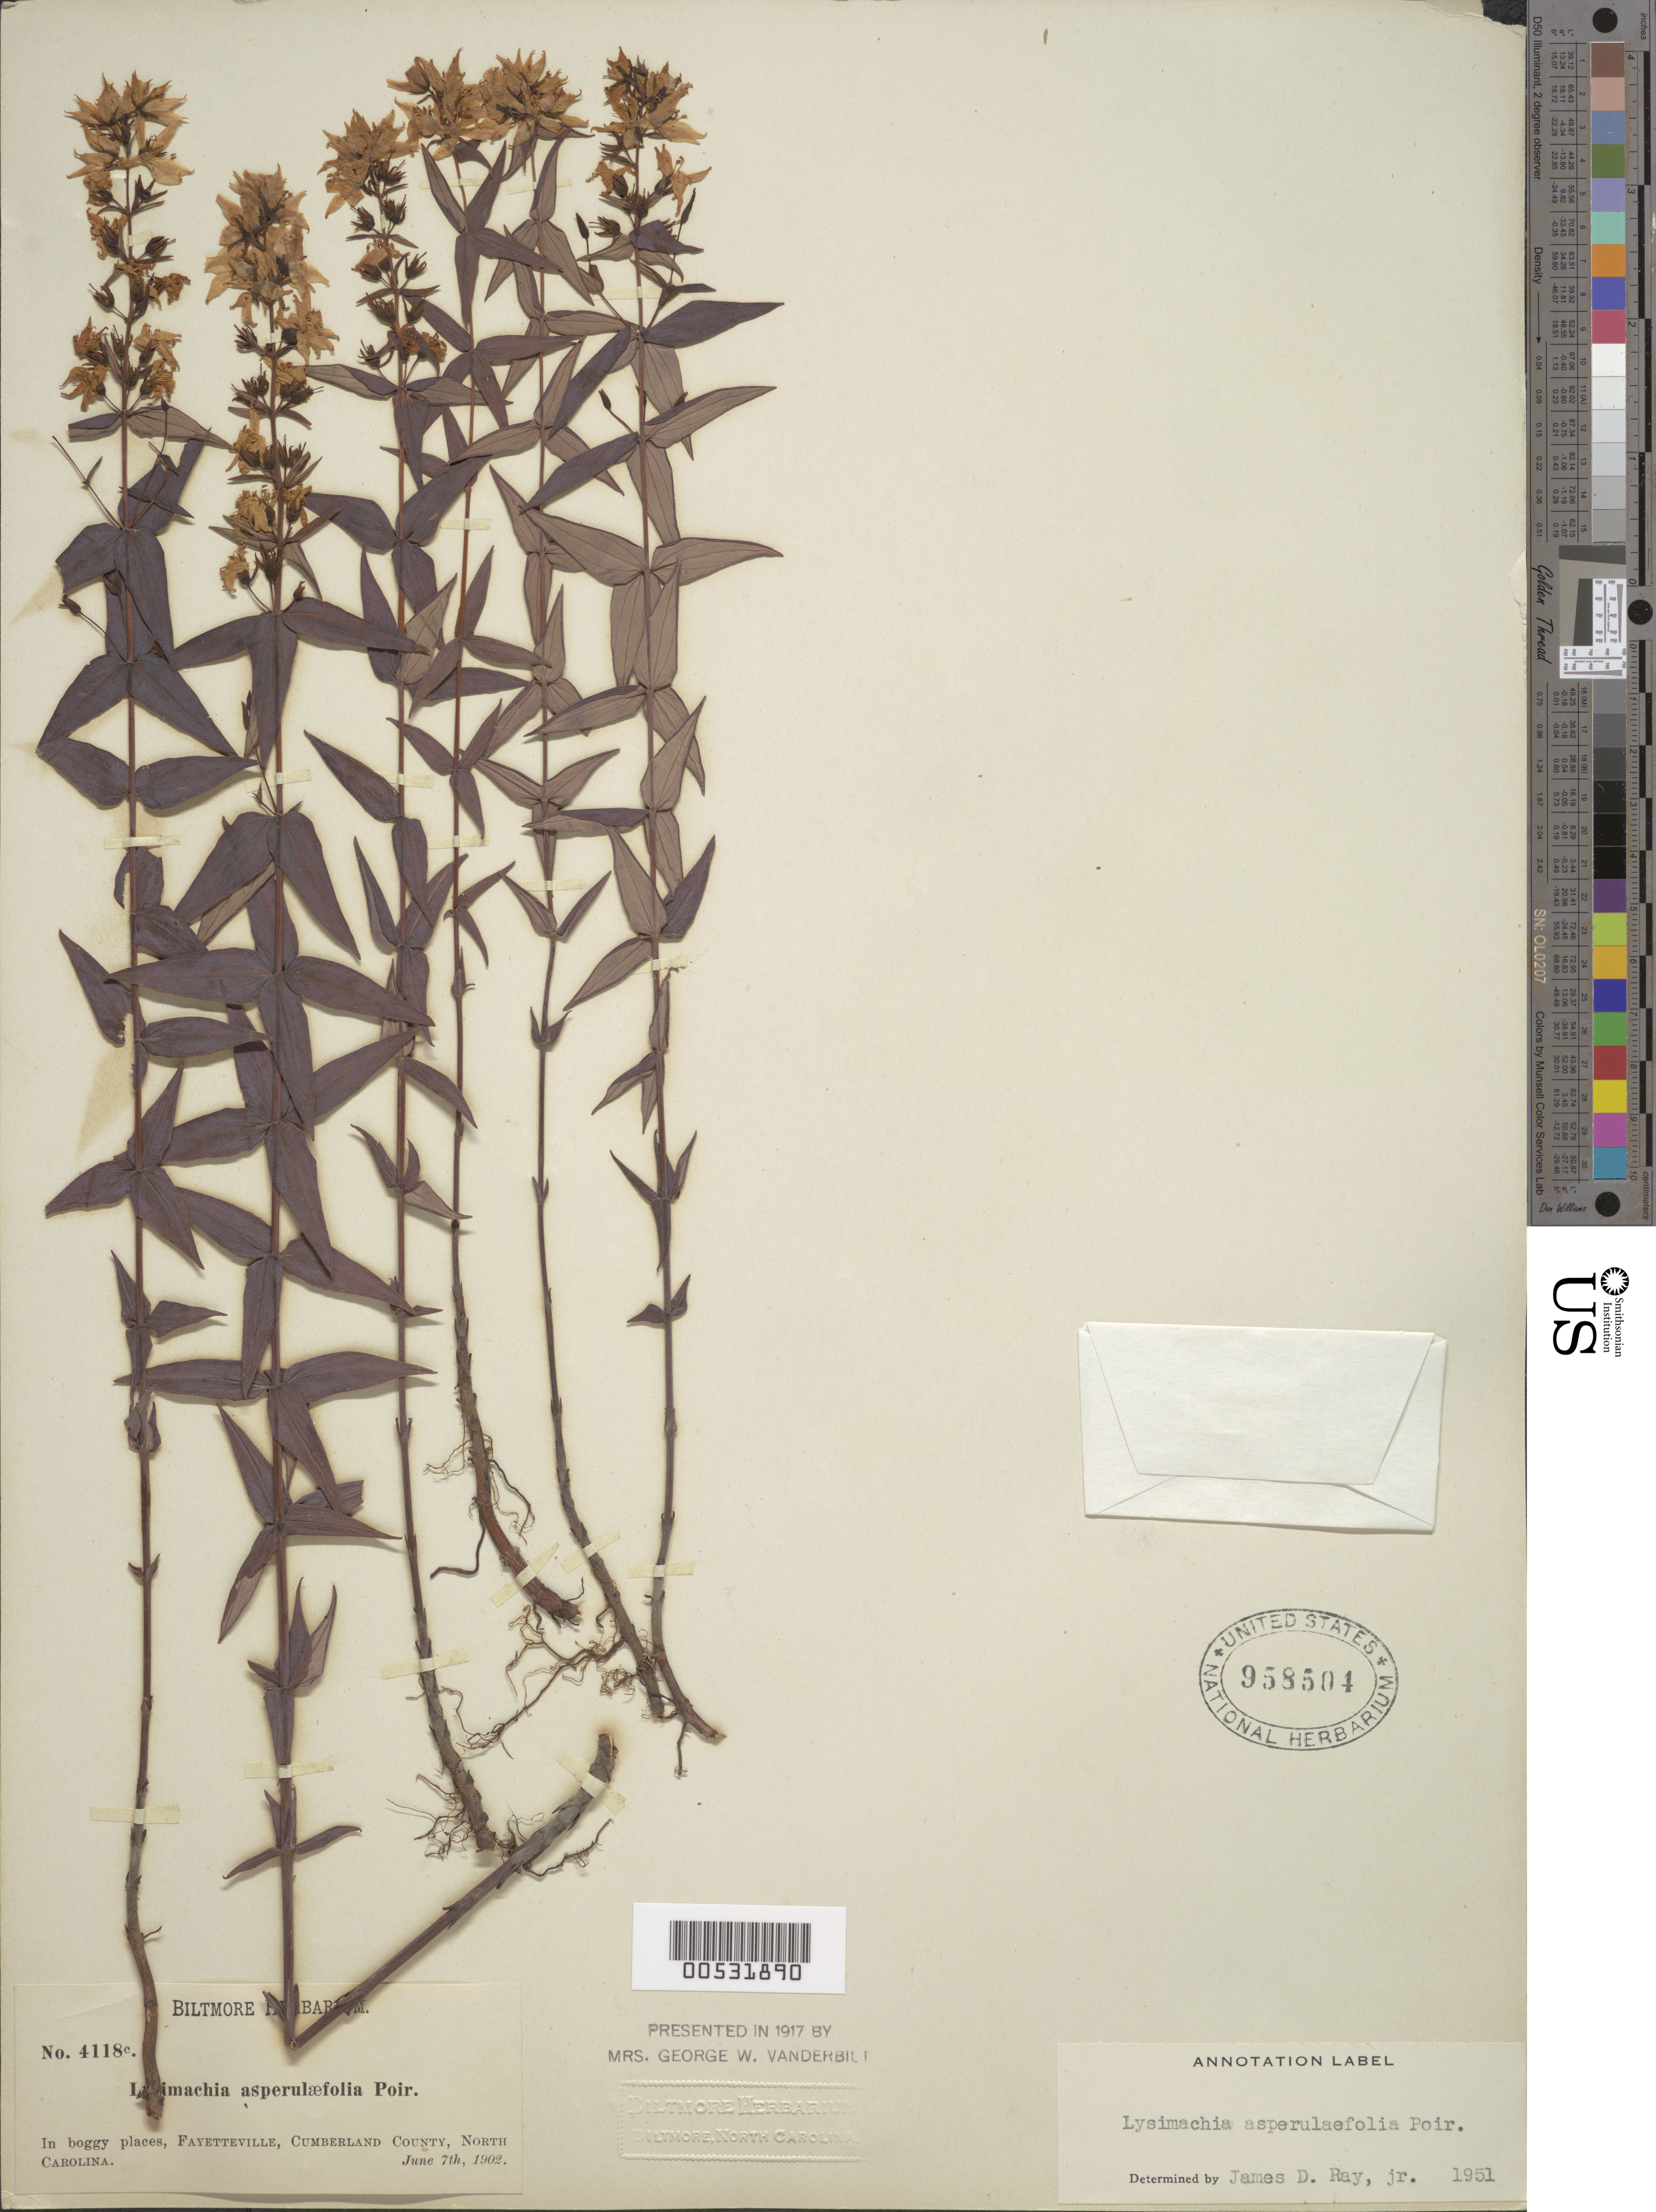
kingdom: Plantae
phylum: Tracheophyta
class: Magnoliopsida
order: Ericales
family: Primulaceae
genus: Lysimachia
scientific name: Lysimachia asperulifolia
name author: Poir.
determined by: Ray Jr., J. D.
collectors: ex herb. Biltmore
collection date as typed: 07 Jun 1902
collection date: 1902-06-07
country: United States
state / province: North Carolina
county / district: Cumberland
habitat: In boggy places.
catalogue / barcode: US 958504